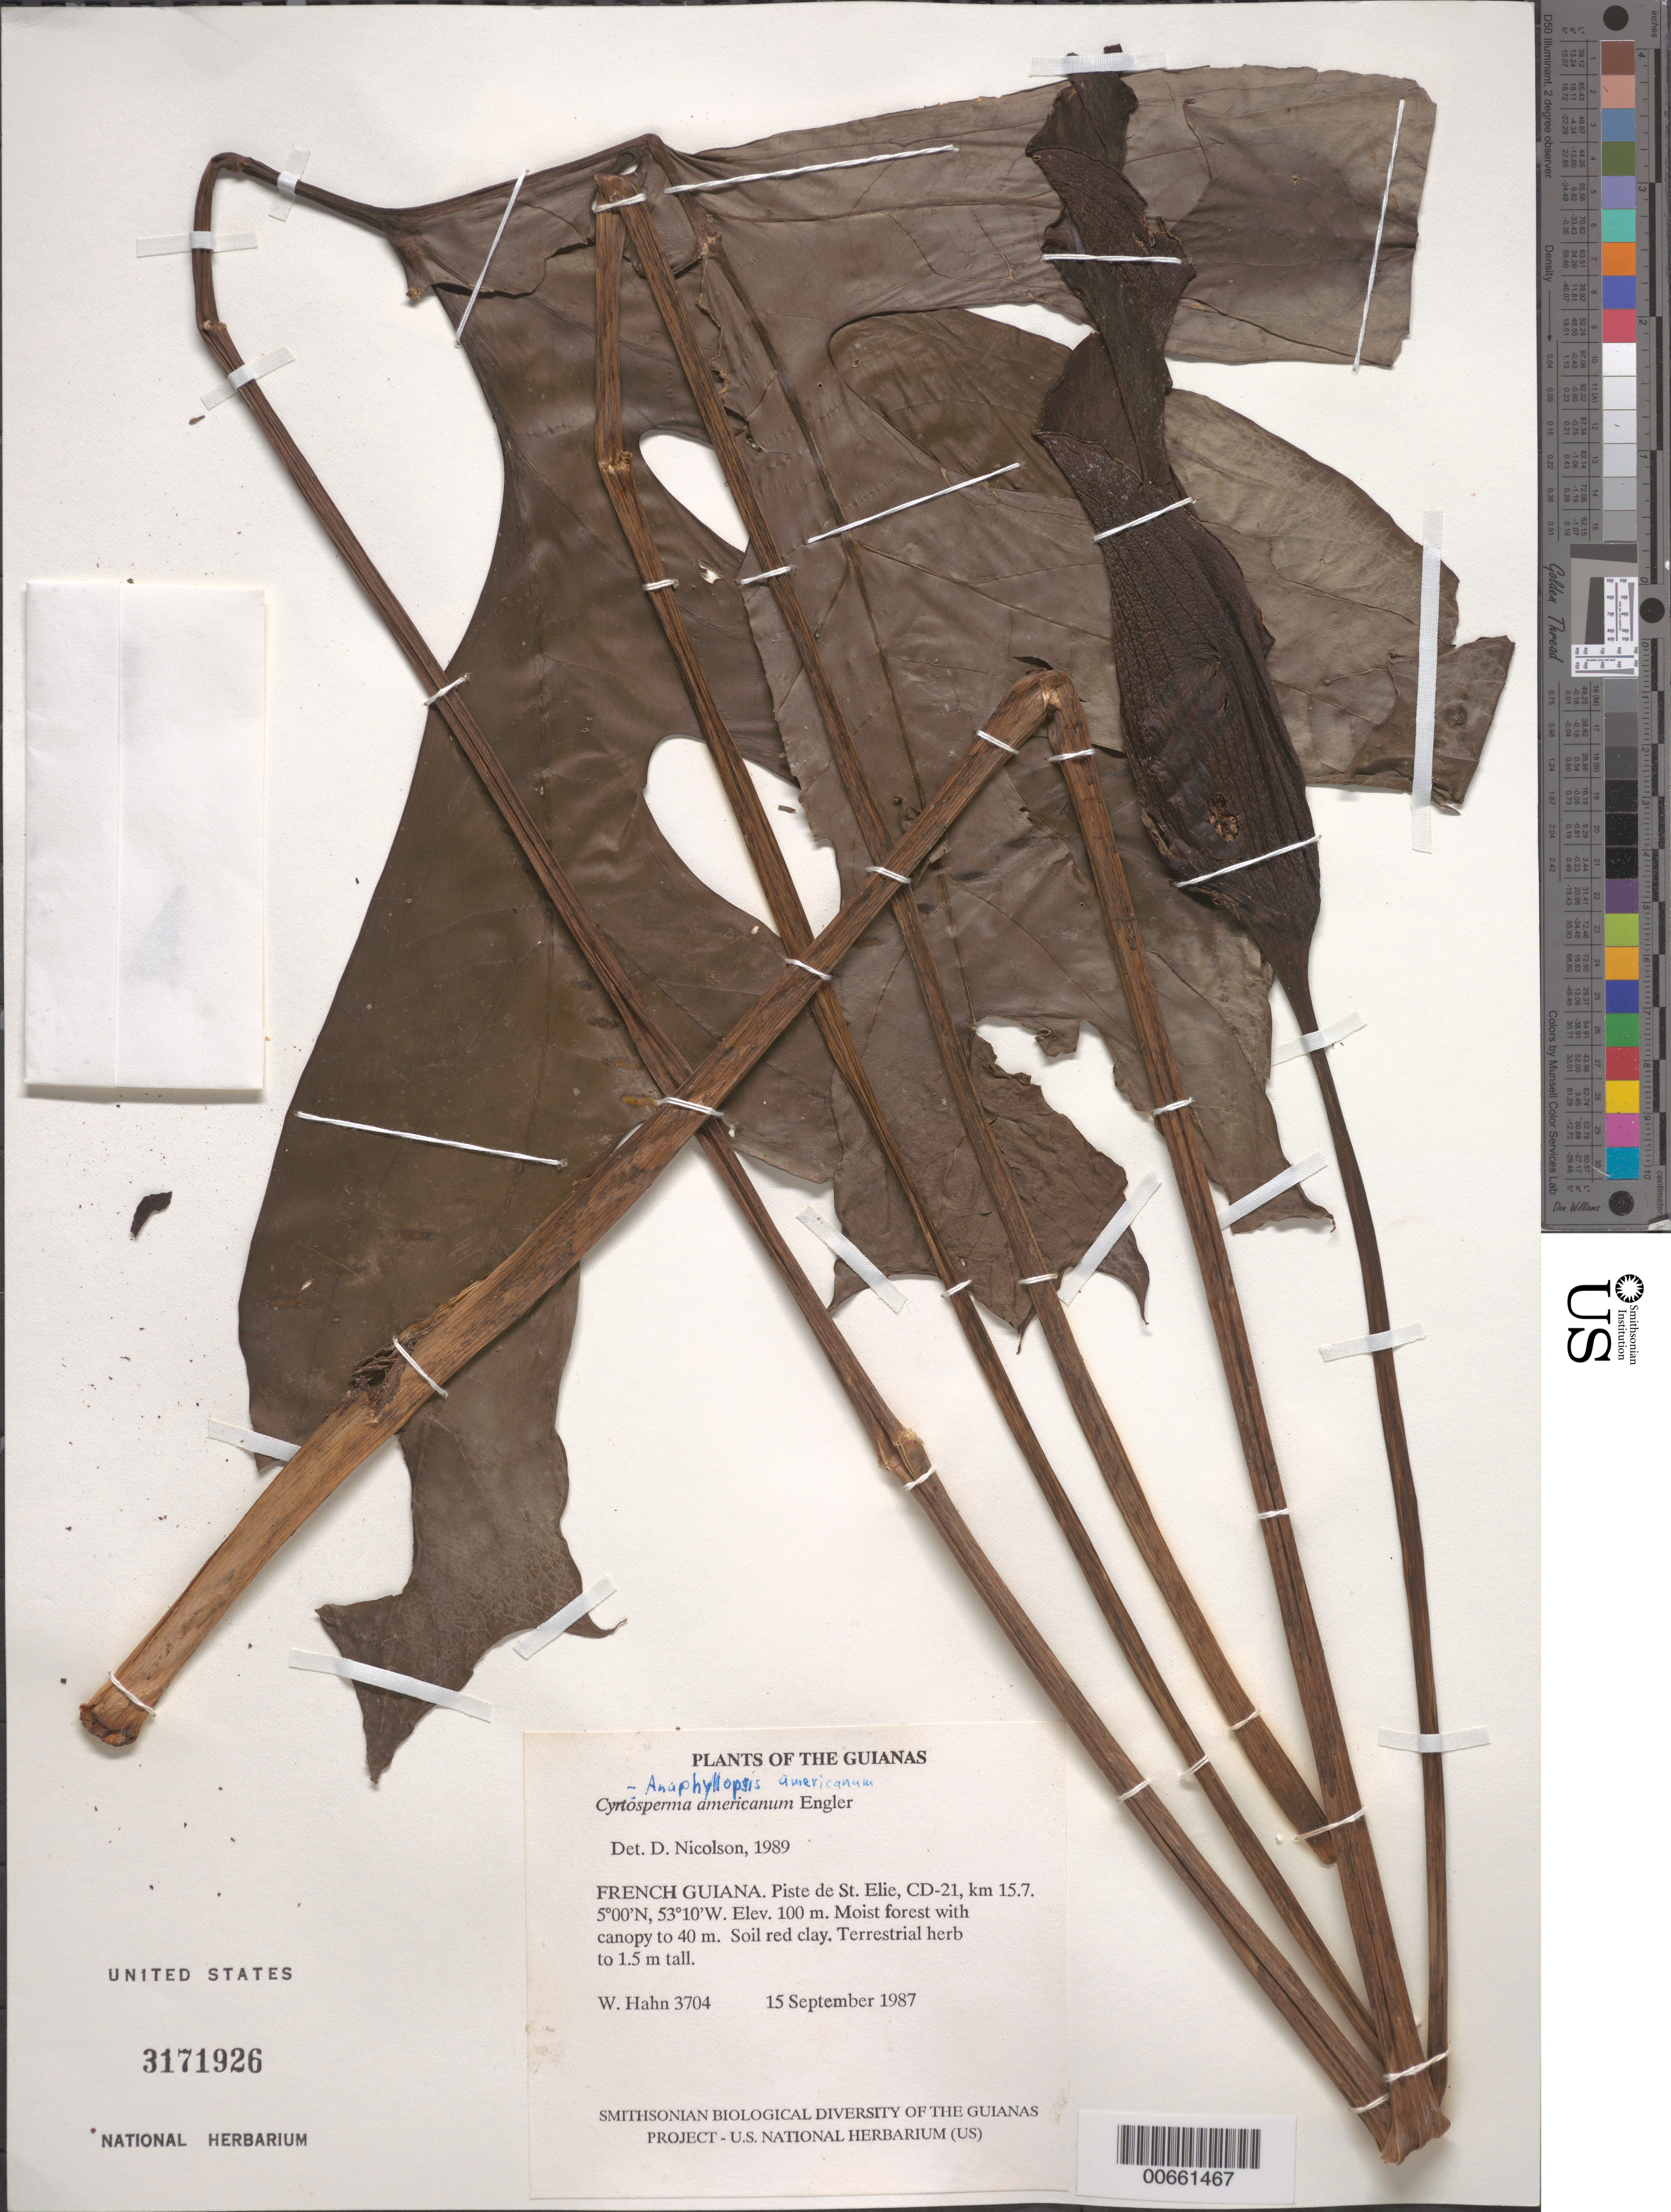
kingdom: Plantae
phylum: Tracheophyta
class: Liliopsida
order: Alismatales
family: Araceae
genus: Cyrtosperma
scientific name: Cyrtosperma americanum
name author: Engl.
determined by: Nicolson, Dan H.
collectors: W. Hahn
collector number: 3704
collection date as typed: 15 September 1987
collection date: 1987-09-15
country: French Guiana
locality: Piste de St. Elie, CD-21, km 15.7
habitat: Moist forest with canopy to 40 m. Soil red clay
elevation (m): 100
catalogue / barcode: US 3171926